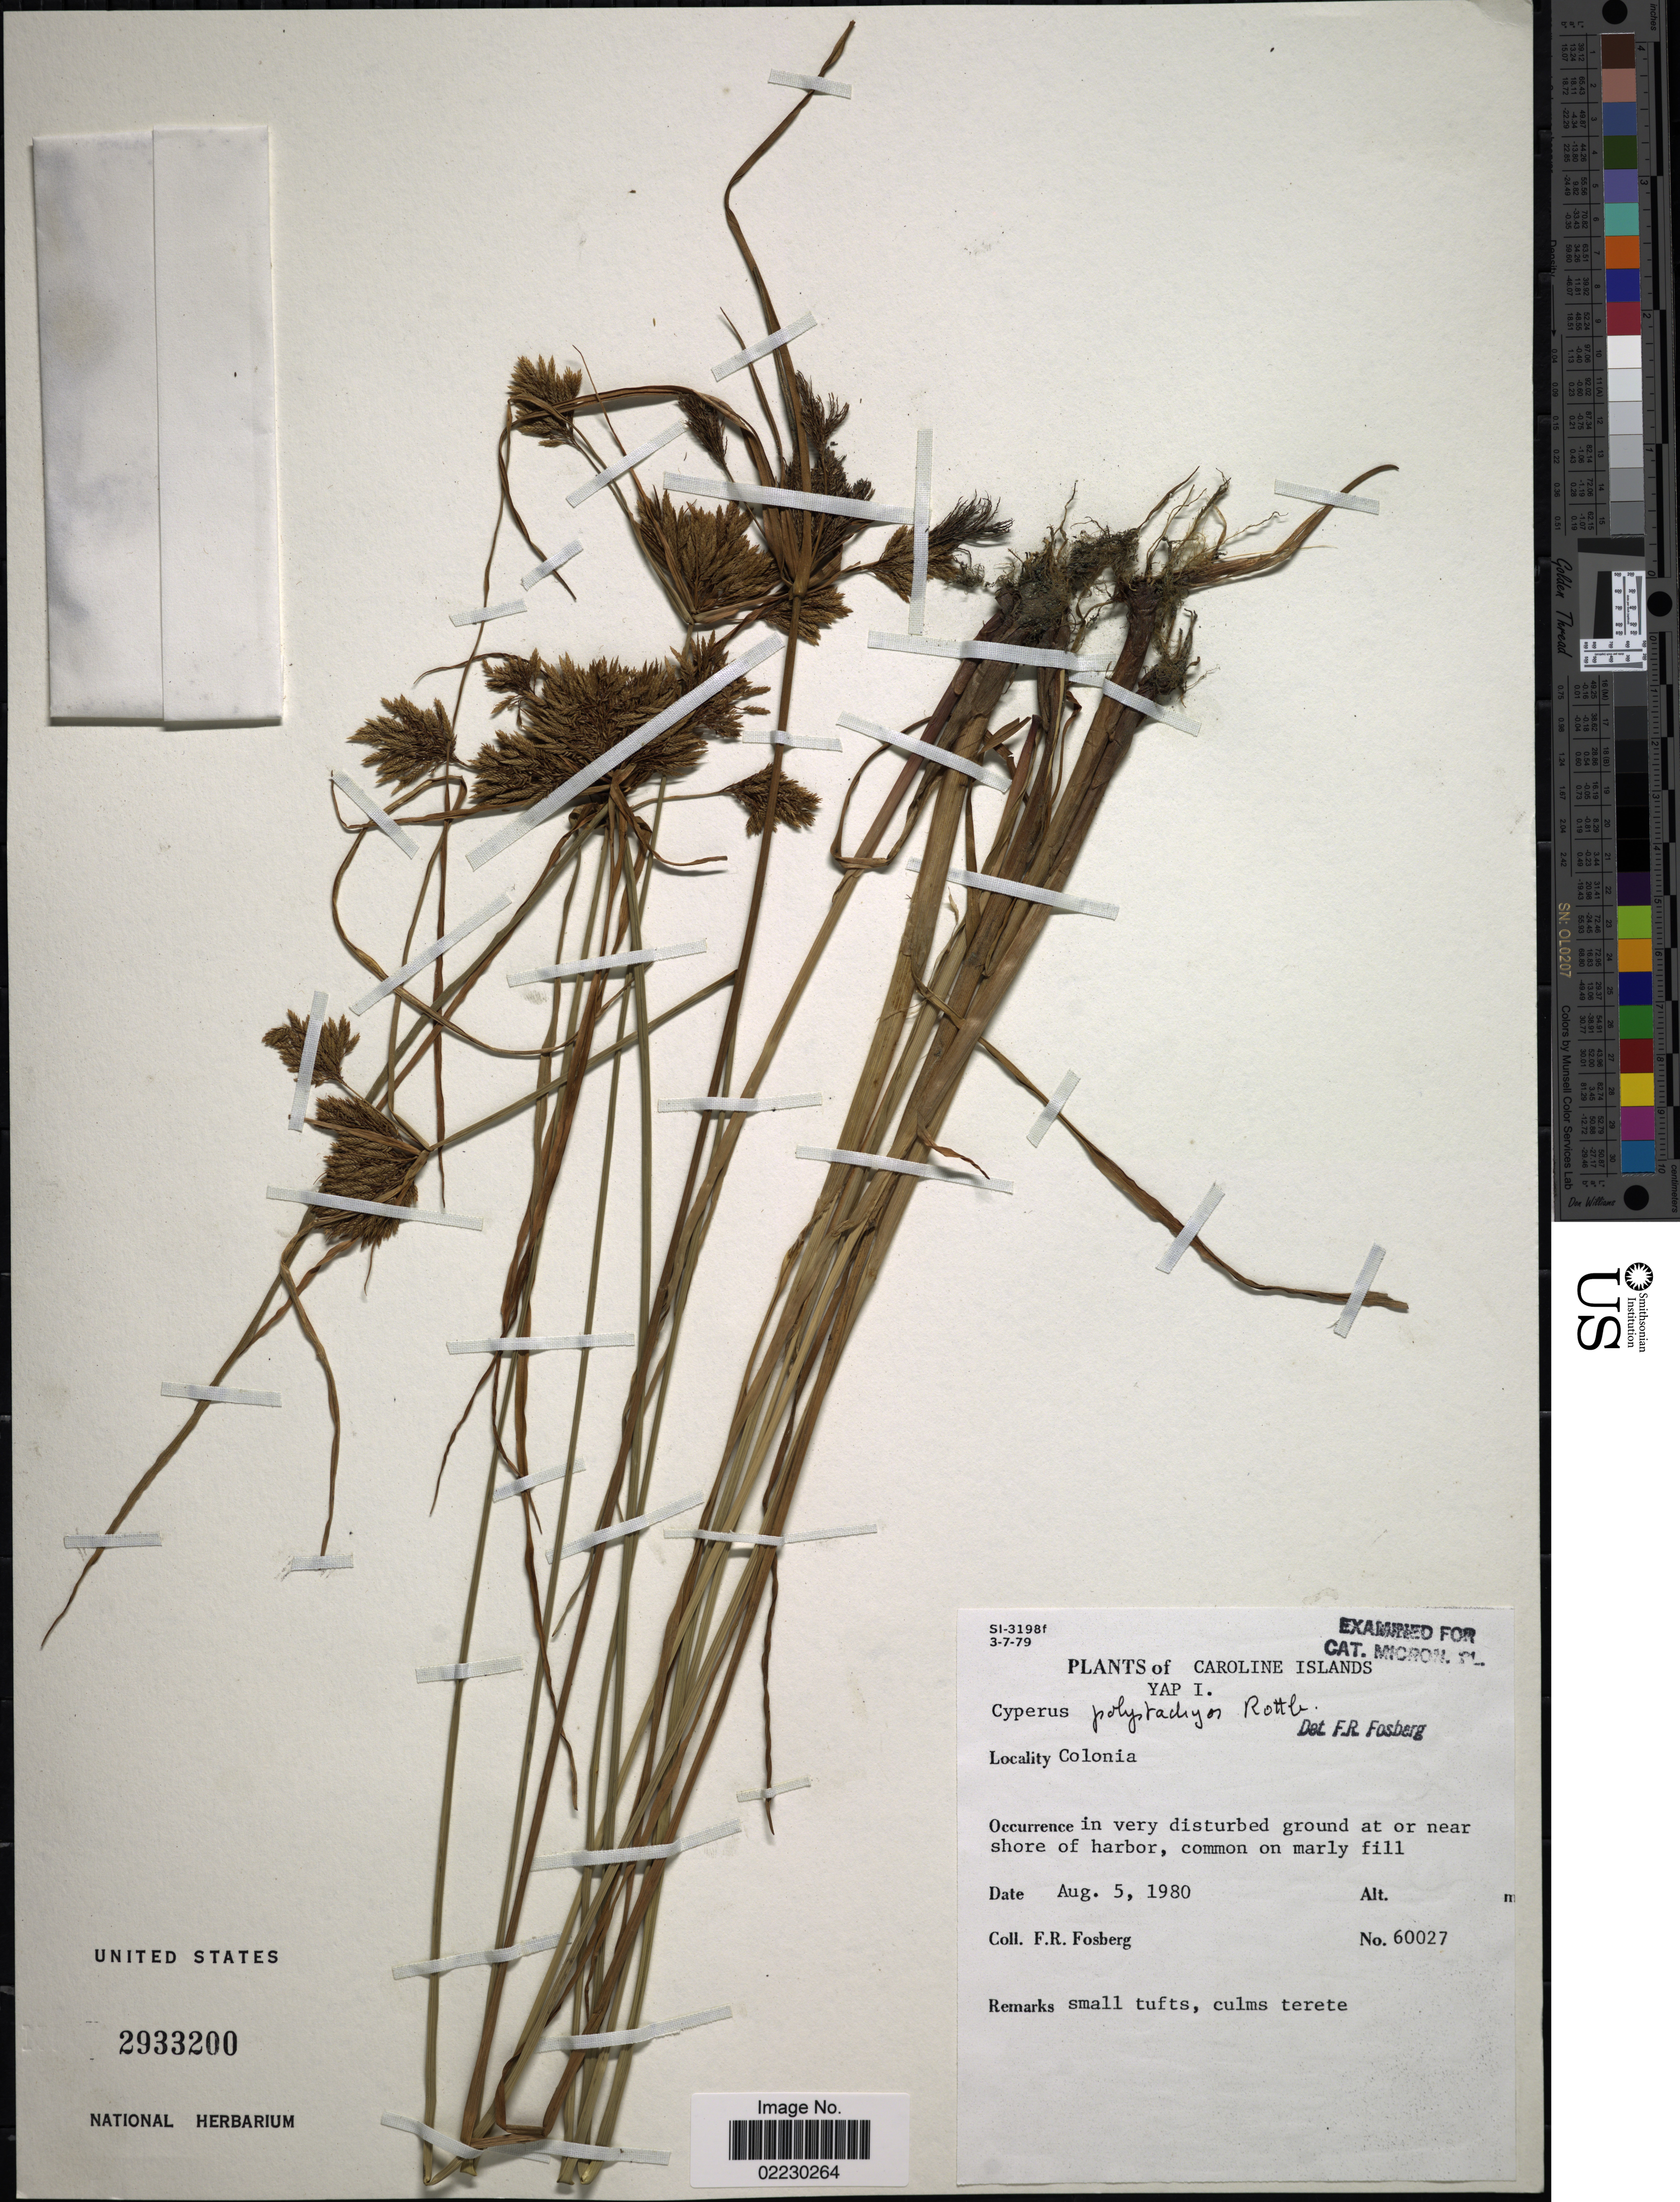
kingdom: Plantae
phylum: Tracheophyta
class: Liliopsida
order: Poales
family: Cyperaceae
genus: Cyperus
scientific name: Cyperus polystachyos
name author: Rottb.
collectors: F. R. Fosberg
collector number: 60027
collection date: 1980-08-05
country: Micronesia, Federated States of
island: Yap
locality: Caroline Islands, Yap. I., in very disturbed ground at or near shore of harbor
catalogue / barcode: US 2933200